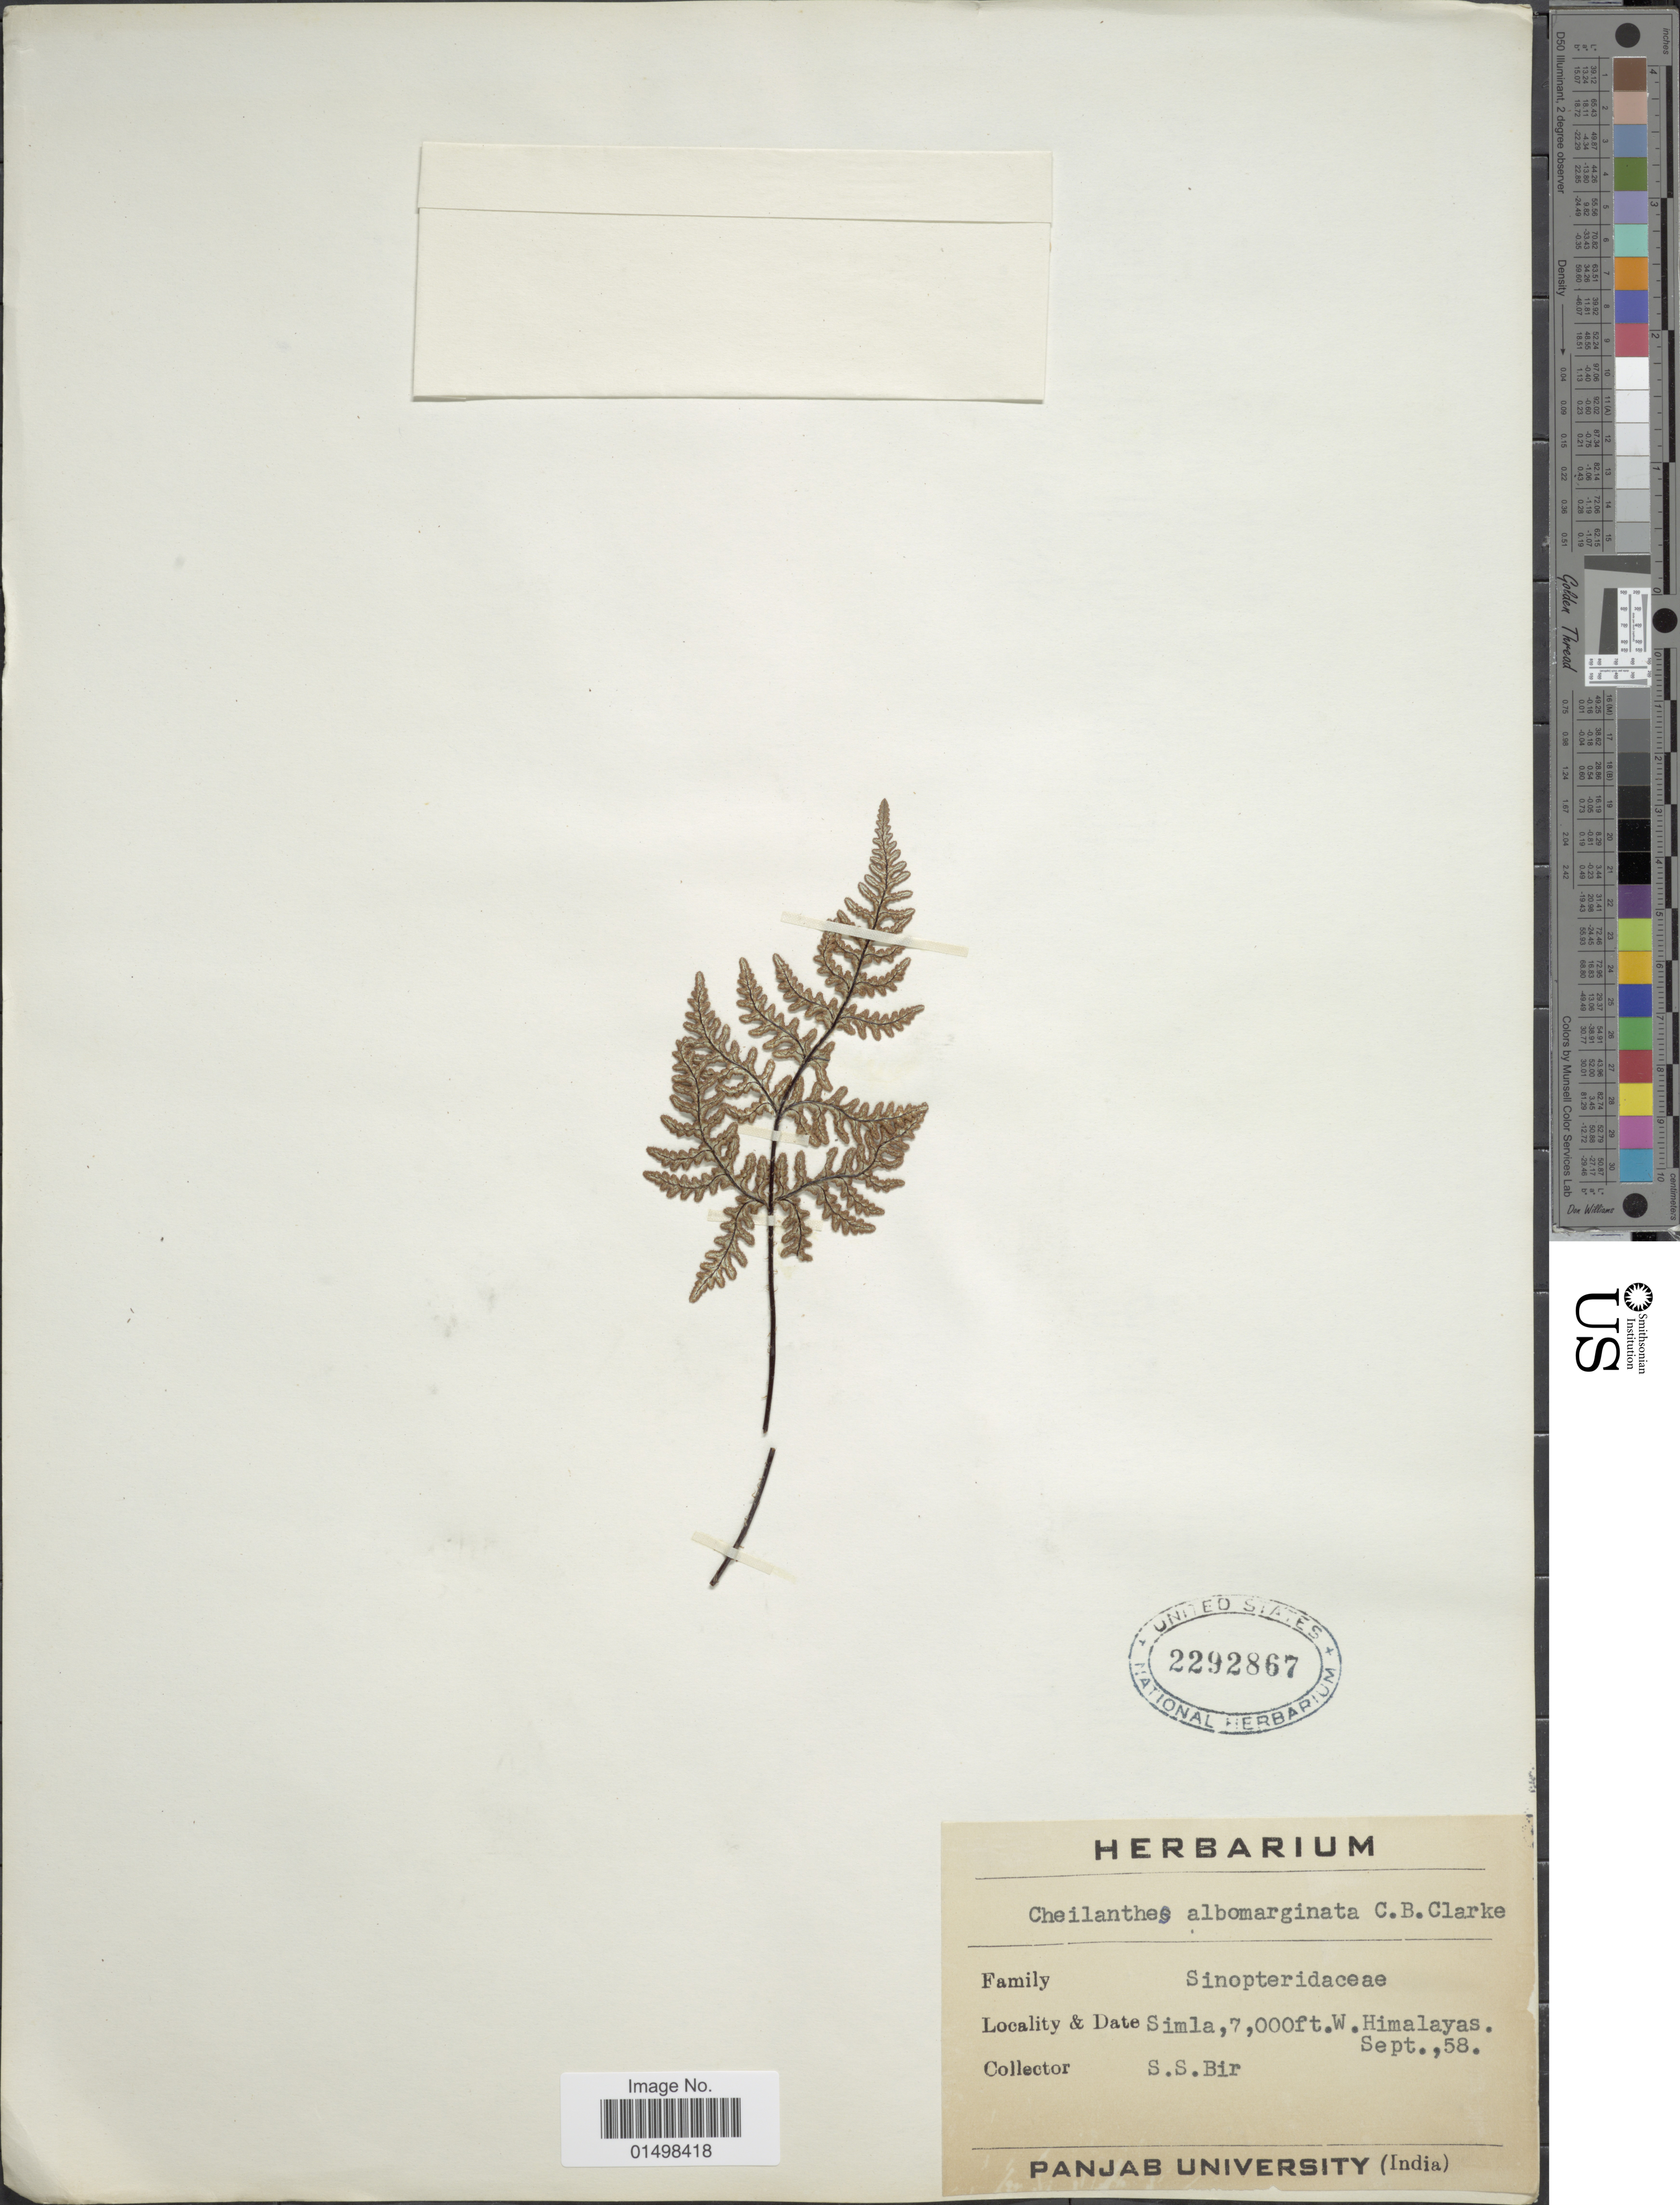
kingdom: Plantae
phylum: Tracheophyta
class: Polypodiopsida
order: Polypodiales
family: Pteridaceae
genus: Aleuritopteris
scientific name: Aleuritopteris albomarginata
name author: (C.B. Clarke) Ching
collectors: S. S. Bir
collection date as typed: Transcribed d/m/y: /8/58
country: India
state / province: Himachal Pradesh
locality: Simla. W. Himalayas.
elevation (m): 2134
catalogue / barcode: US 2292867